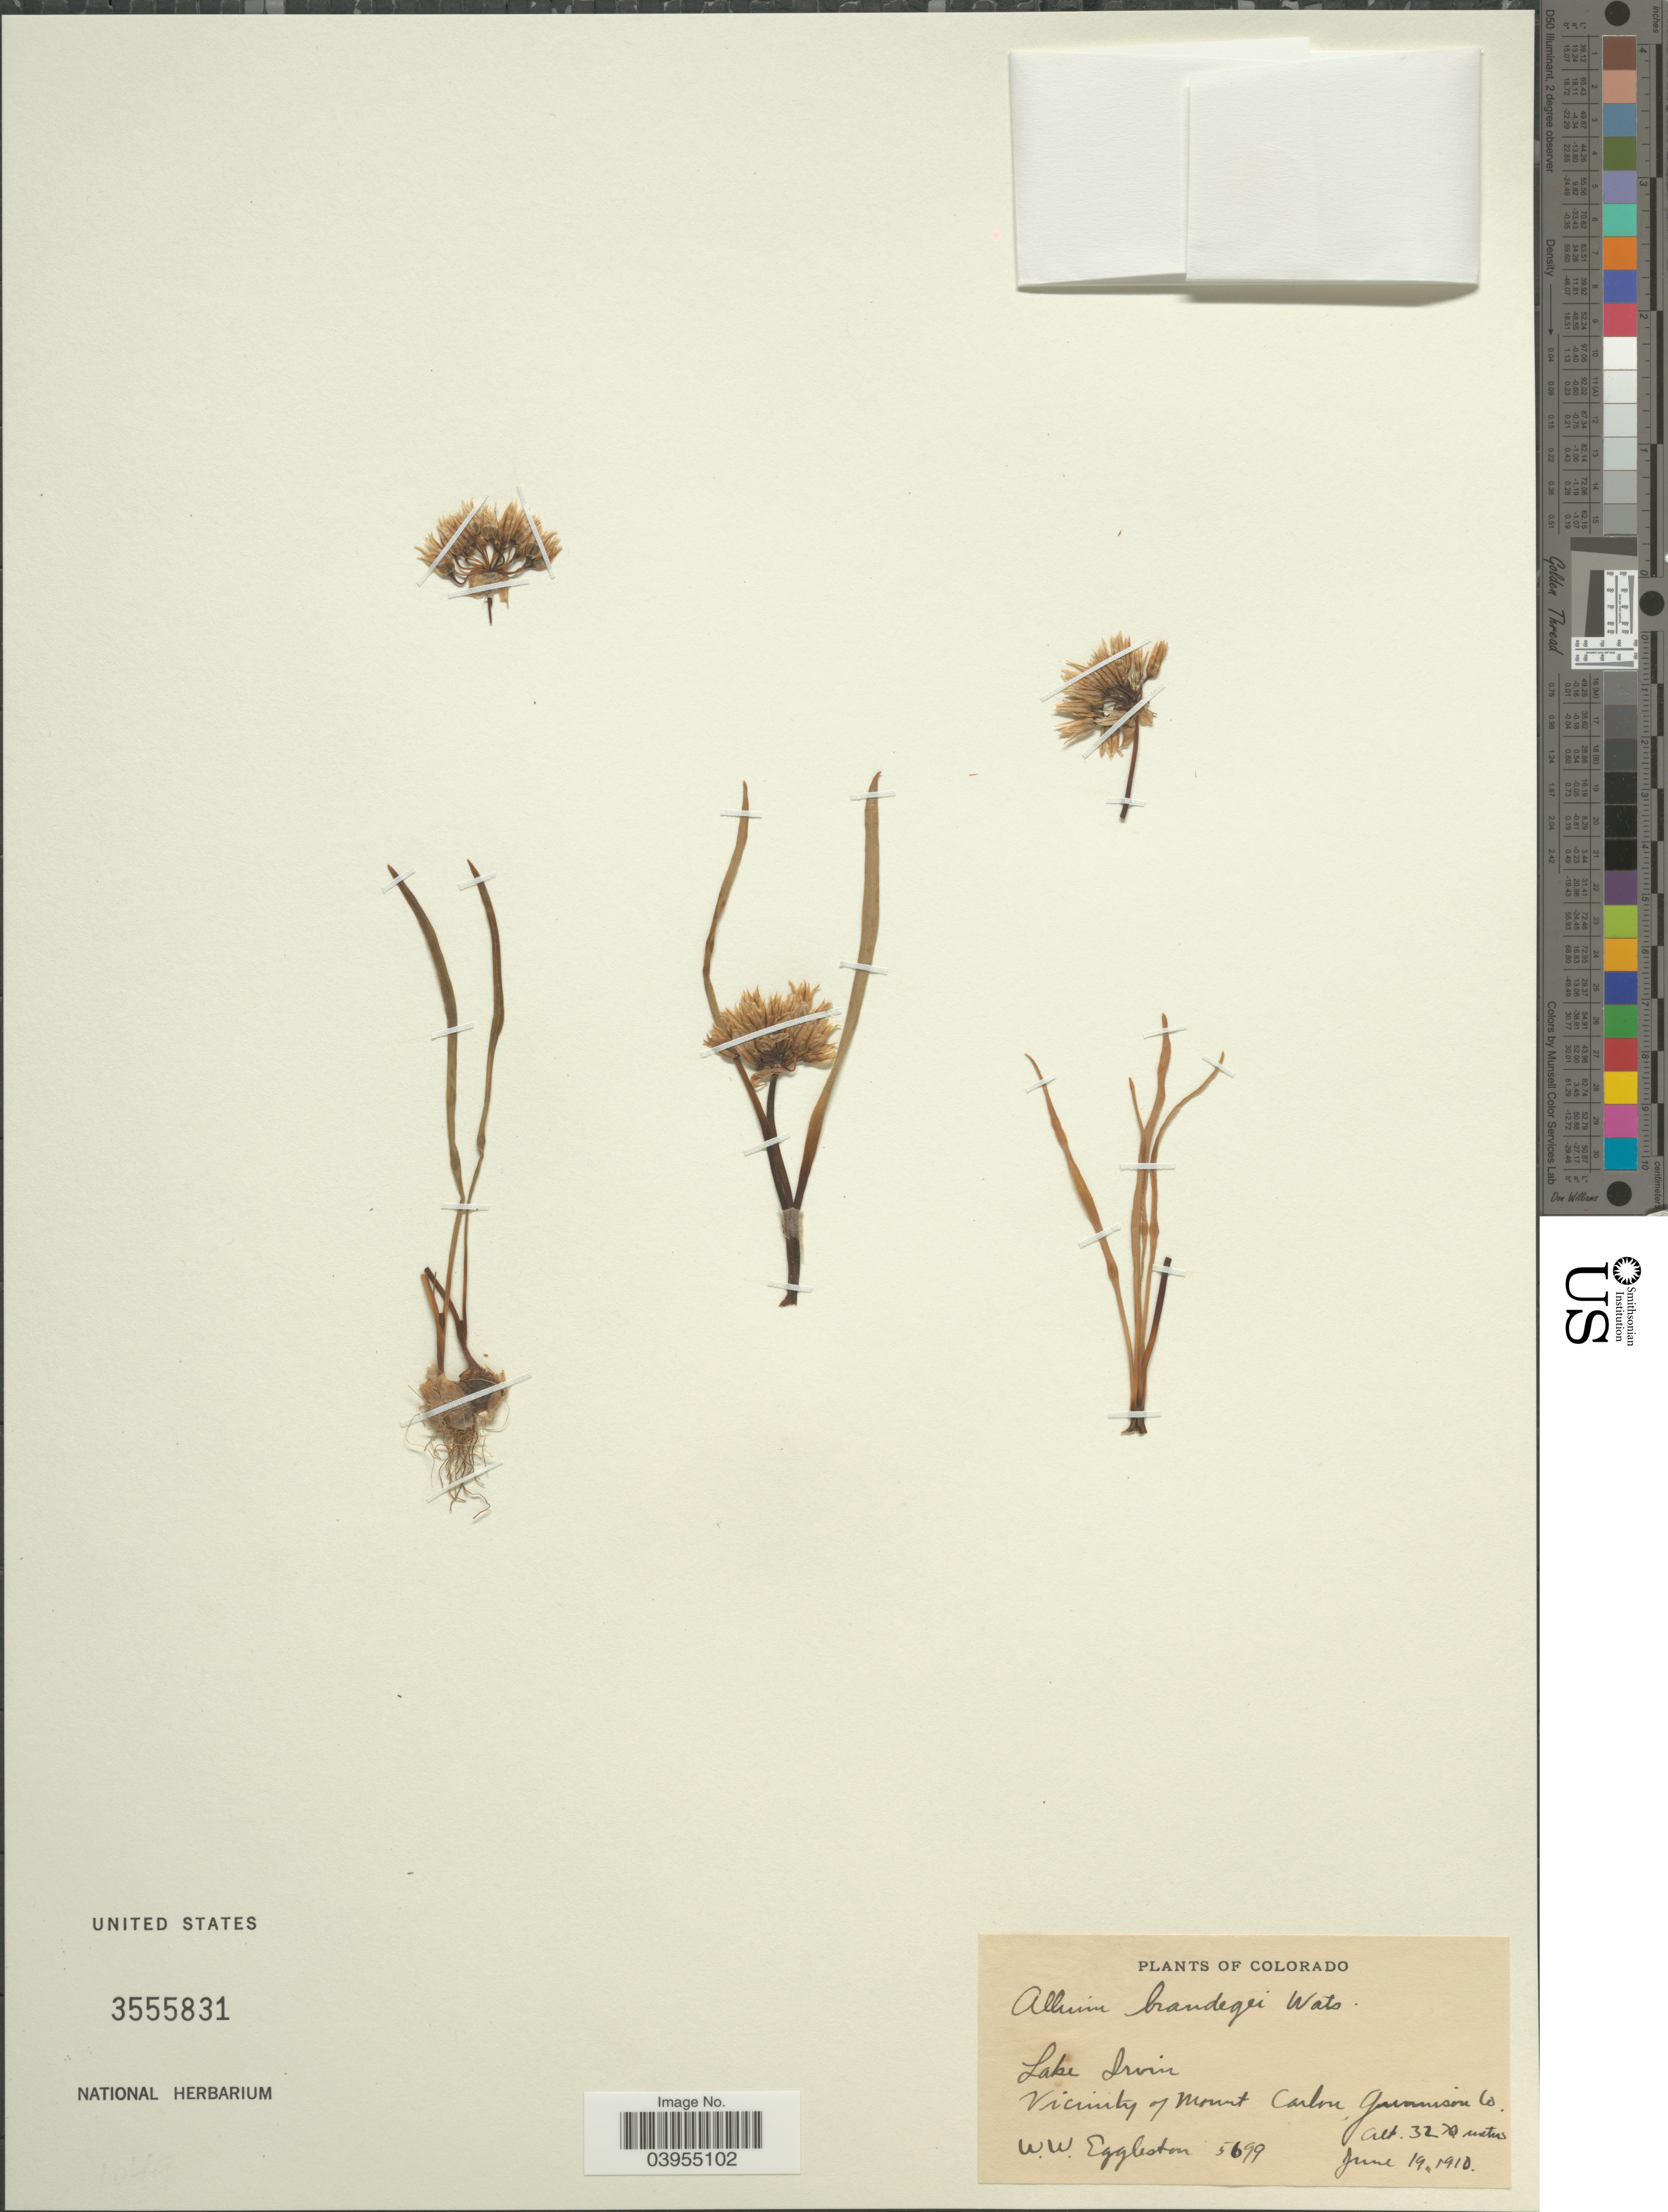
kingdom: Plantae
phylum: Tracheophyta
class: Liliopsida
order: Asparagales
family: Amaryllidaceae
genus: Allium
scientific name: Allium brandegeei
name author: S. Watson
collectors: W. W. Eggleston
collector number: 5699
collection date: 1910-06-19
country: United States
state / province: Colorado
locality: Lake Irwin. Vicinity of Mount Carlon, Gunnison Co.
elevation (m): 3270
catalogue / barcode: US 3555831